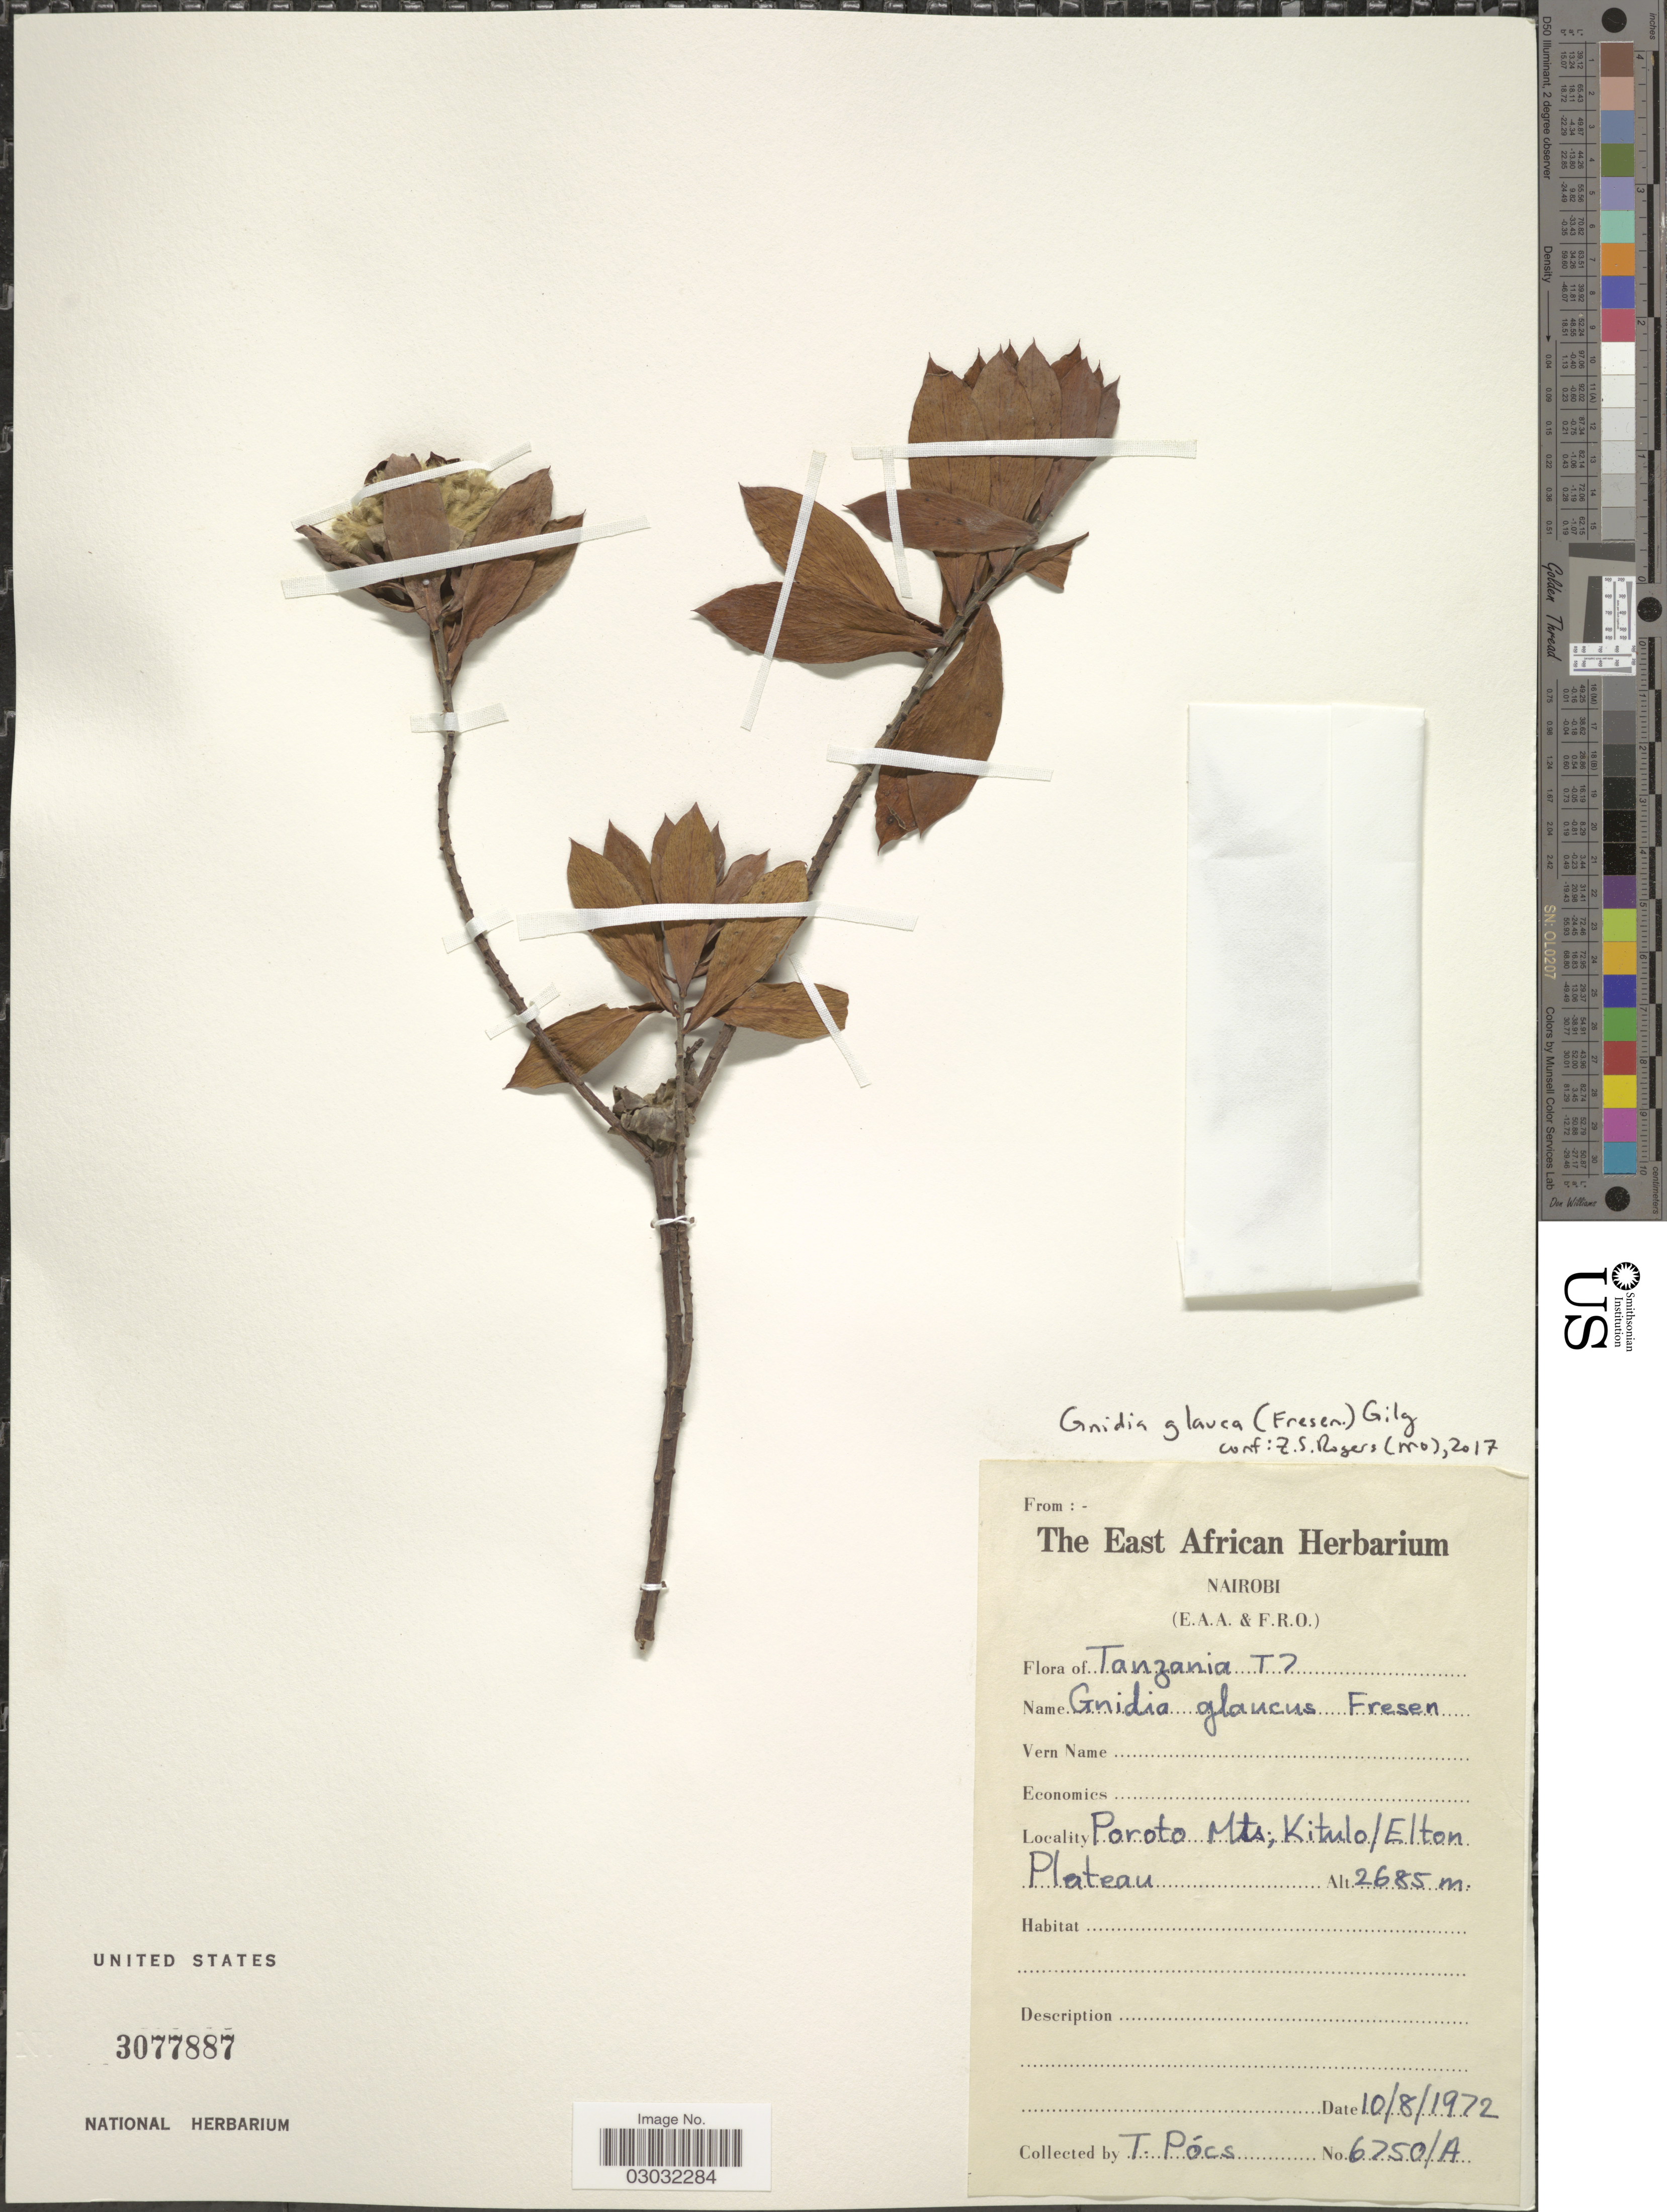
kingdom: Plantae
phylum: Tracheophyta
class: Magnoliopsida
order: Malvales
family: Thymelaeaceae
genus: Lasiosiphon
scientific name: Lasiosiphon glaucus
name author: Fresen.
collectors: T. Pocs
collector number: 6750/A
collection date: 1972-08-10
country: Tanzania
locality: T7. Poroto Mts; Kitulo/Elton Plateau.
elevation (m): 2685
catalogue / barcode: US 3077887